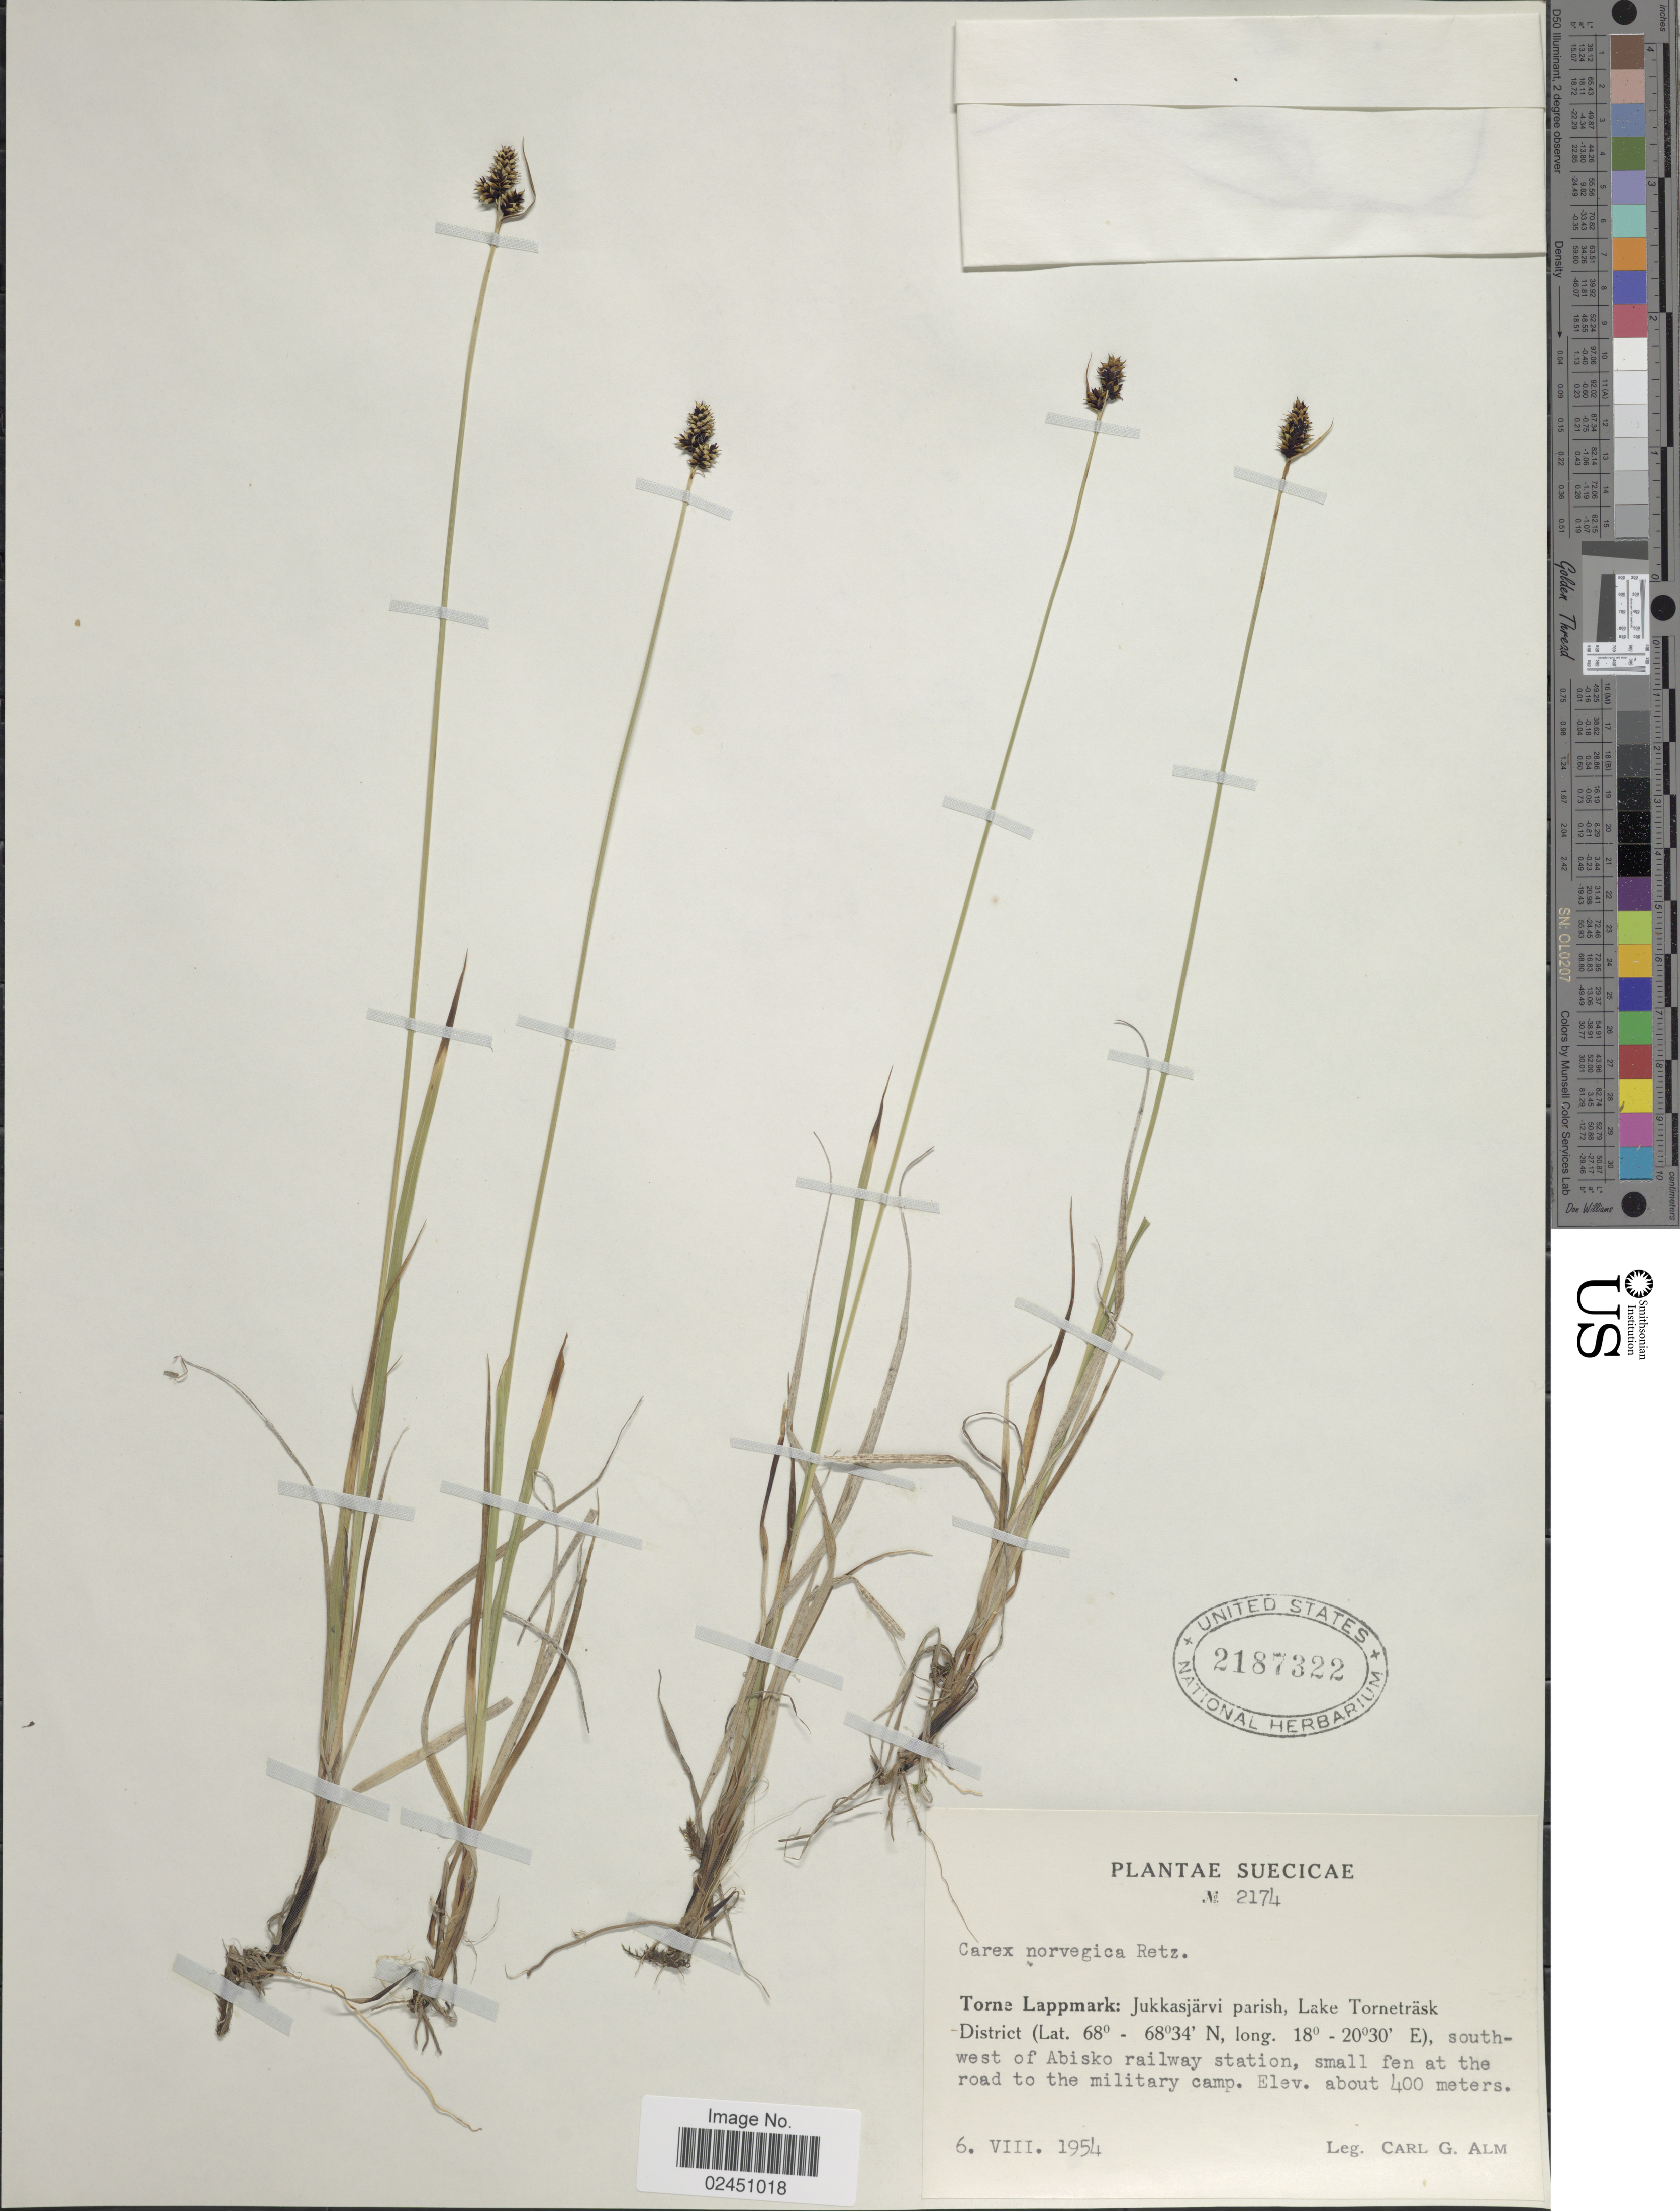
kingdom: Plantae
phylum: Tracheophyta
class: Liliopsida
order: Poales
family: Cyperaceae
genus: Carex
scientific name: Carex norvegica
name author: Retz.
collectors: C. G. Alm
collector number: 2174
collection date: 1954-08-06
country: Sweden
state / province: Norrbotten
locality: Suecicae, Torne Lappmark: Jukkasjarvi parish, Lake Tornetrask District, southwest of Abisko railway station, small fen at the road to the military camp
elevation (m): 400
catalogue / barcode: US 2187322